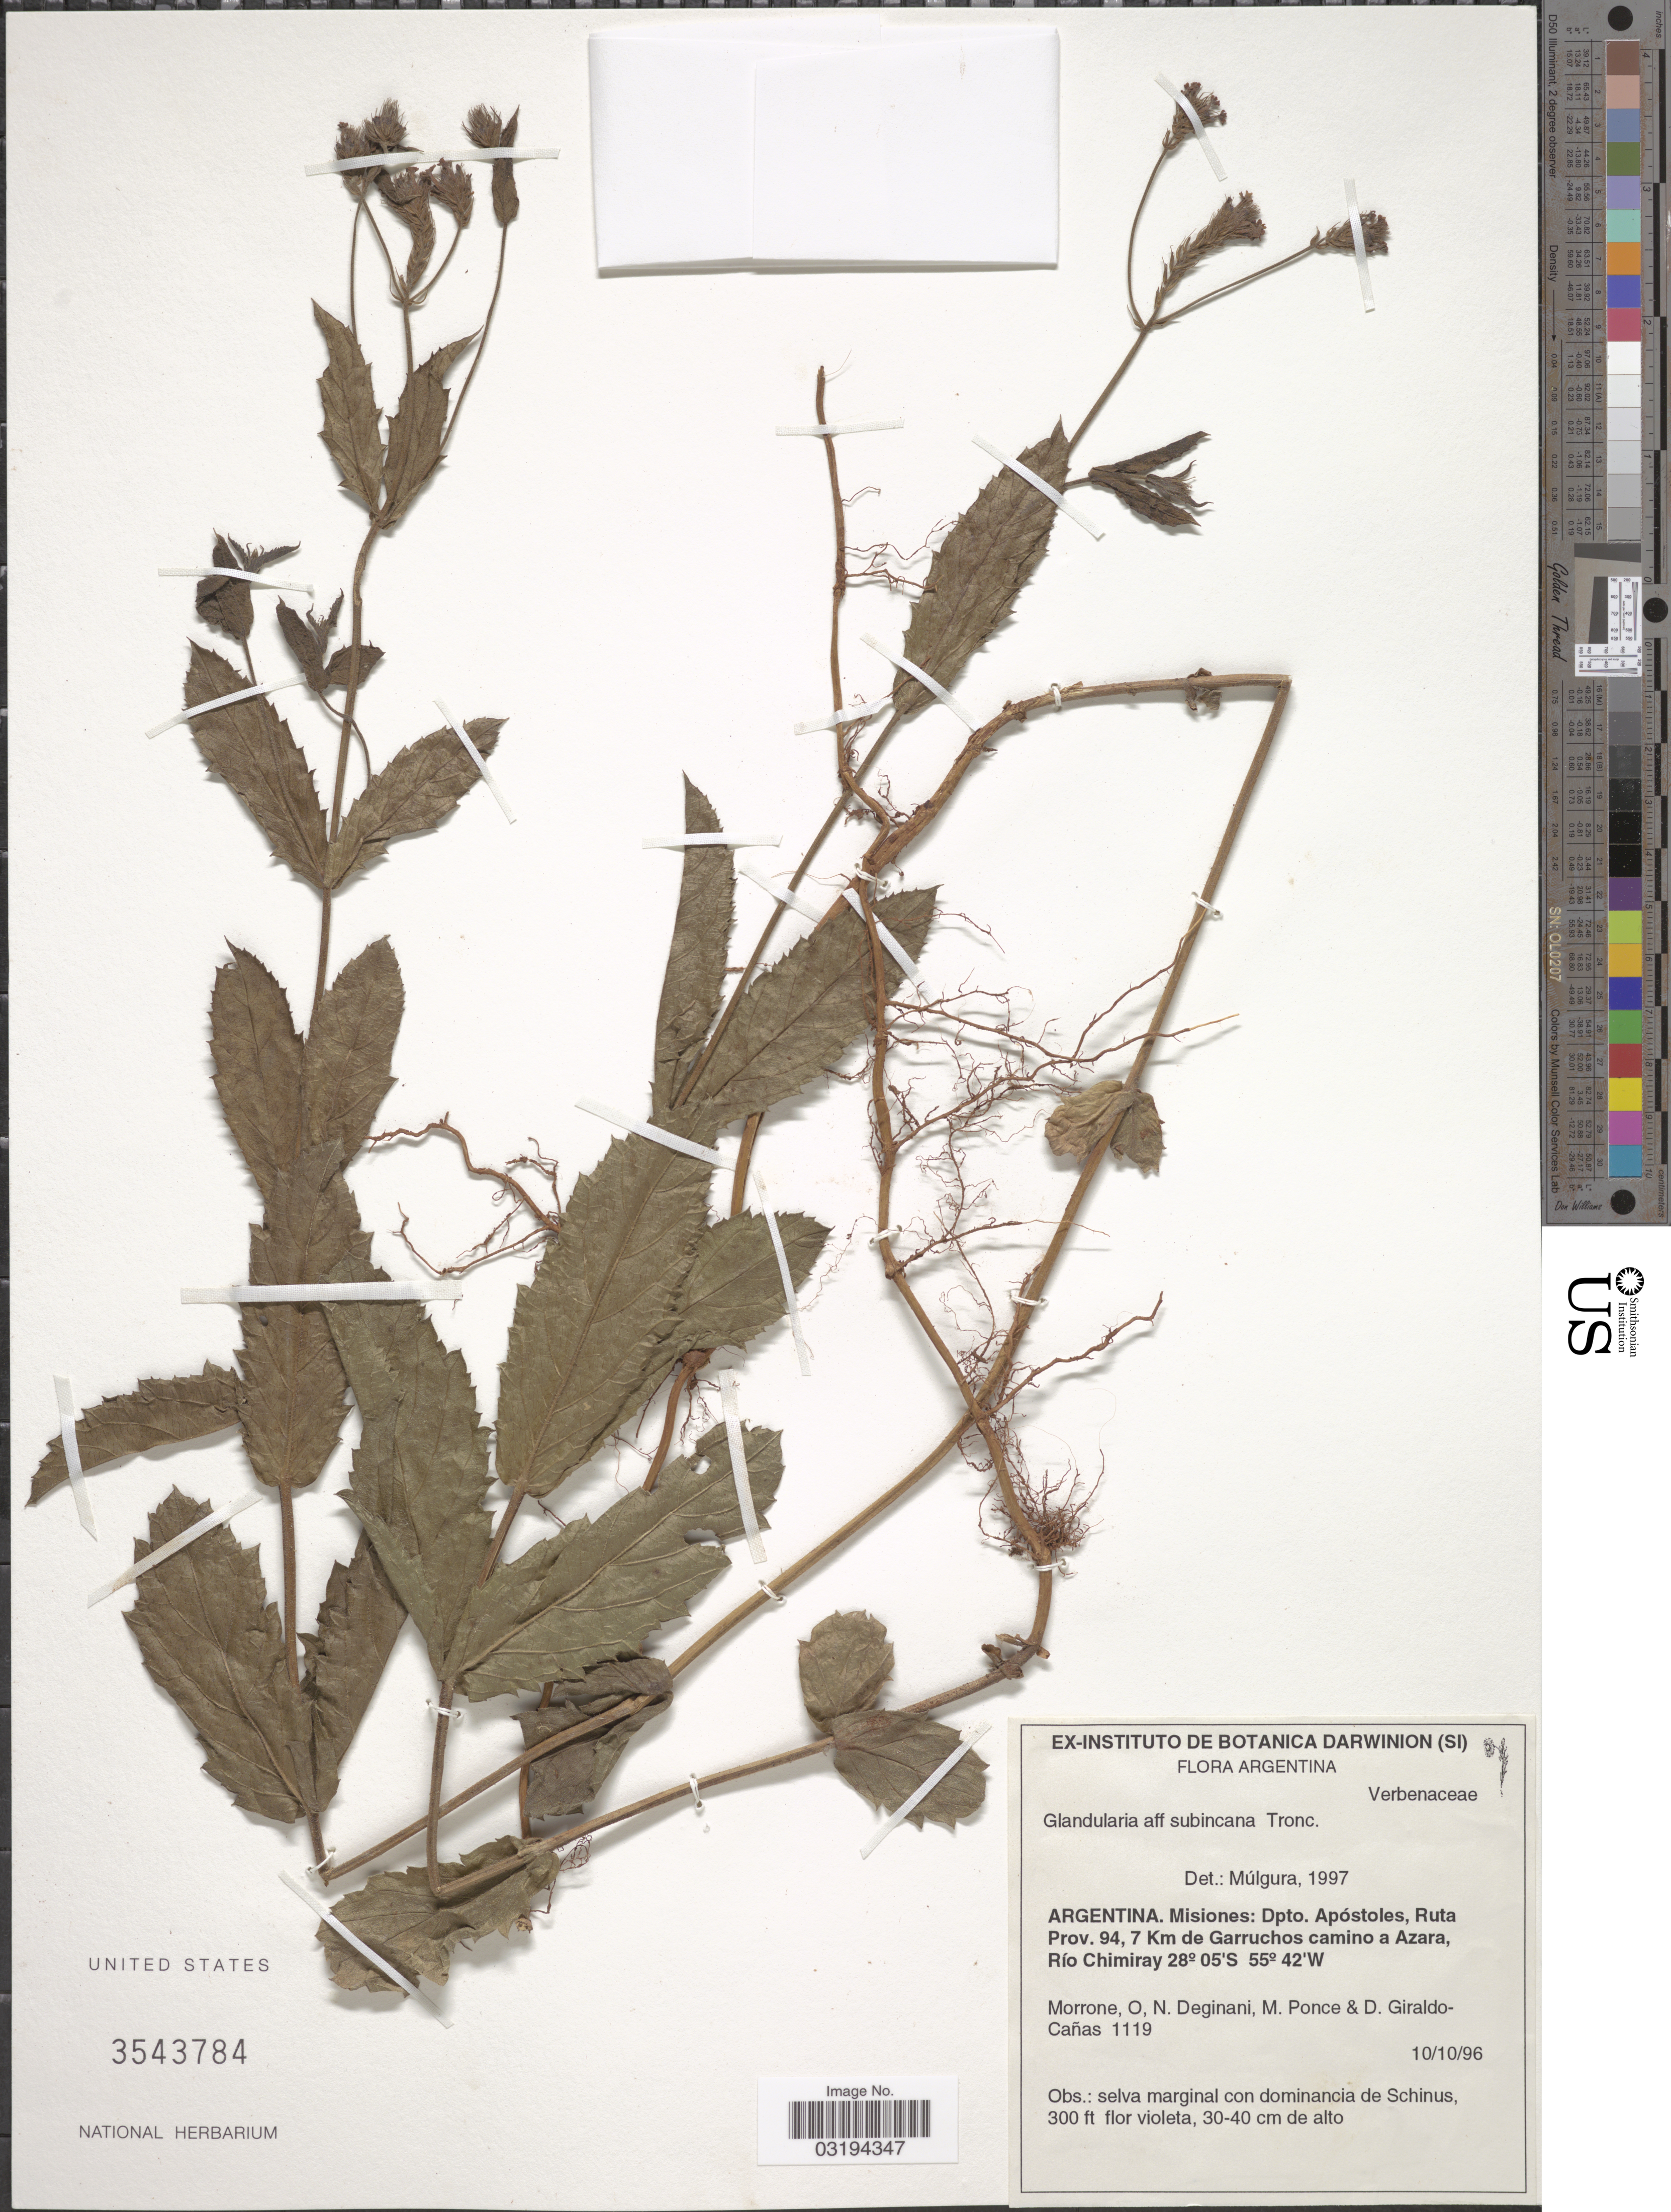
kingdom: Plantae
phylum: Tracheophyta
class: Magnoliopsida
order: Lamiales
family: Verbenaceae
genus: Verbena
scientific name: Verbena subincana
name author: (Tronc.) Shinners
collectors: O. N. Morrone, N. Deginani, M. Ponce & D. Giraldo-Cañas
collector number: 1119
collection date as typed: Transcribed d/m/y: 10/10/96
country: Argentina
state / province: Misiones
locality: Misiones: Dpto. Apóstoles, Ruta Prov. 94,7 Km de Garruchos camino a Azara, Río Chimiray.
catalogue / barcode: US 3543784